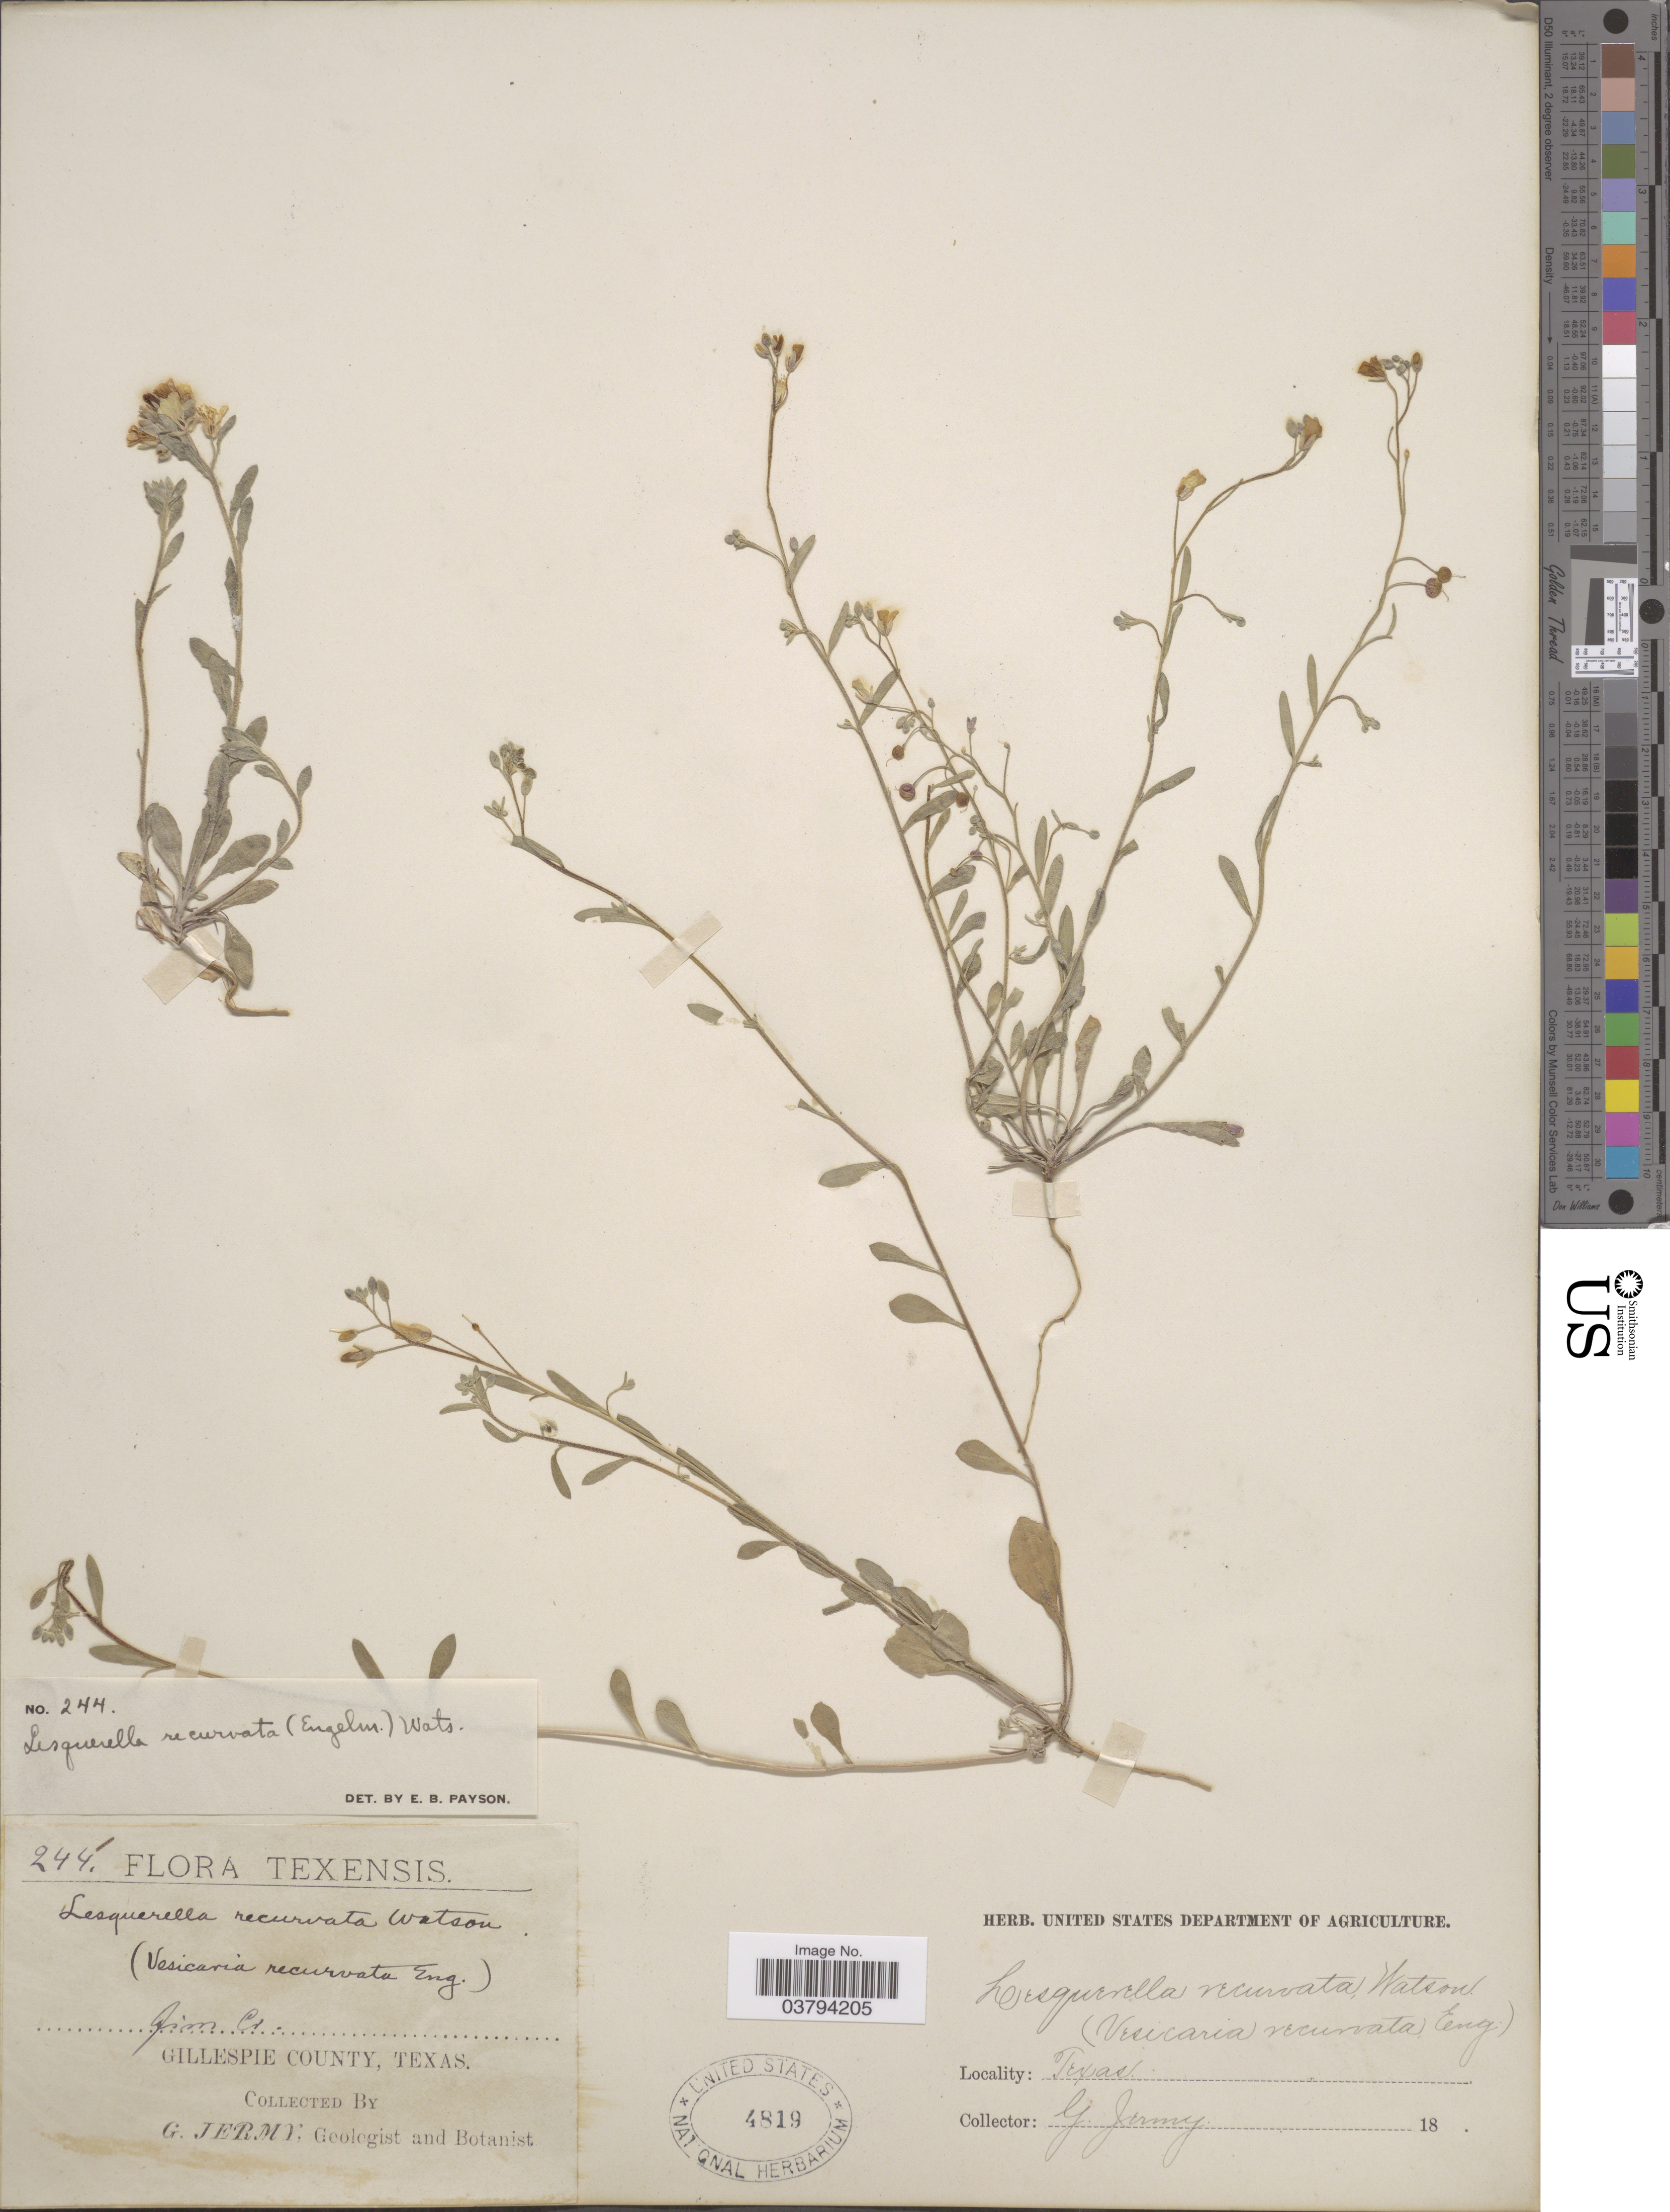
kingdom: Plantae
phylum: Tracheophyta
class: Magnoliopsida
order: Brassicales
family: Brassicaceae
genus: Lesquerella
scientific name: Lesquerella recurvata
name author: (Englem. ex A. Gray) S. Watson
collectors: G. Jermy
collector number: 244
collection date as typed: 18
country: United States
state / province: Texas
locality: Jim Cr. Gillespie County.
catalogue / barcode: US 4819